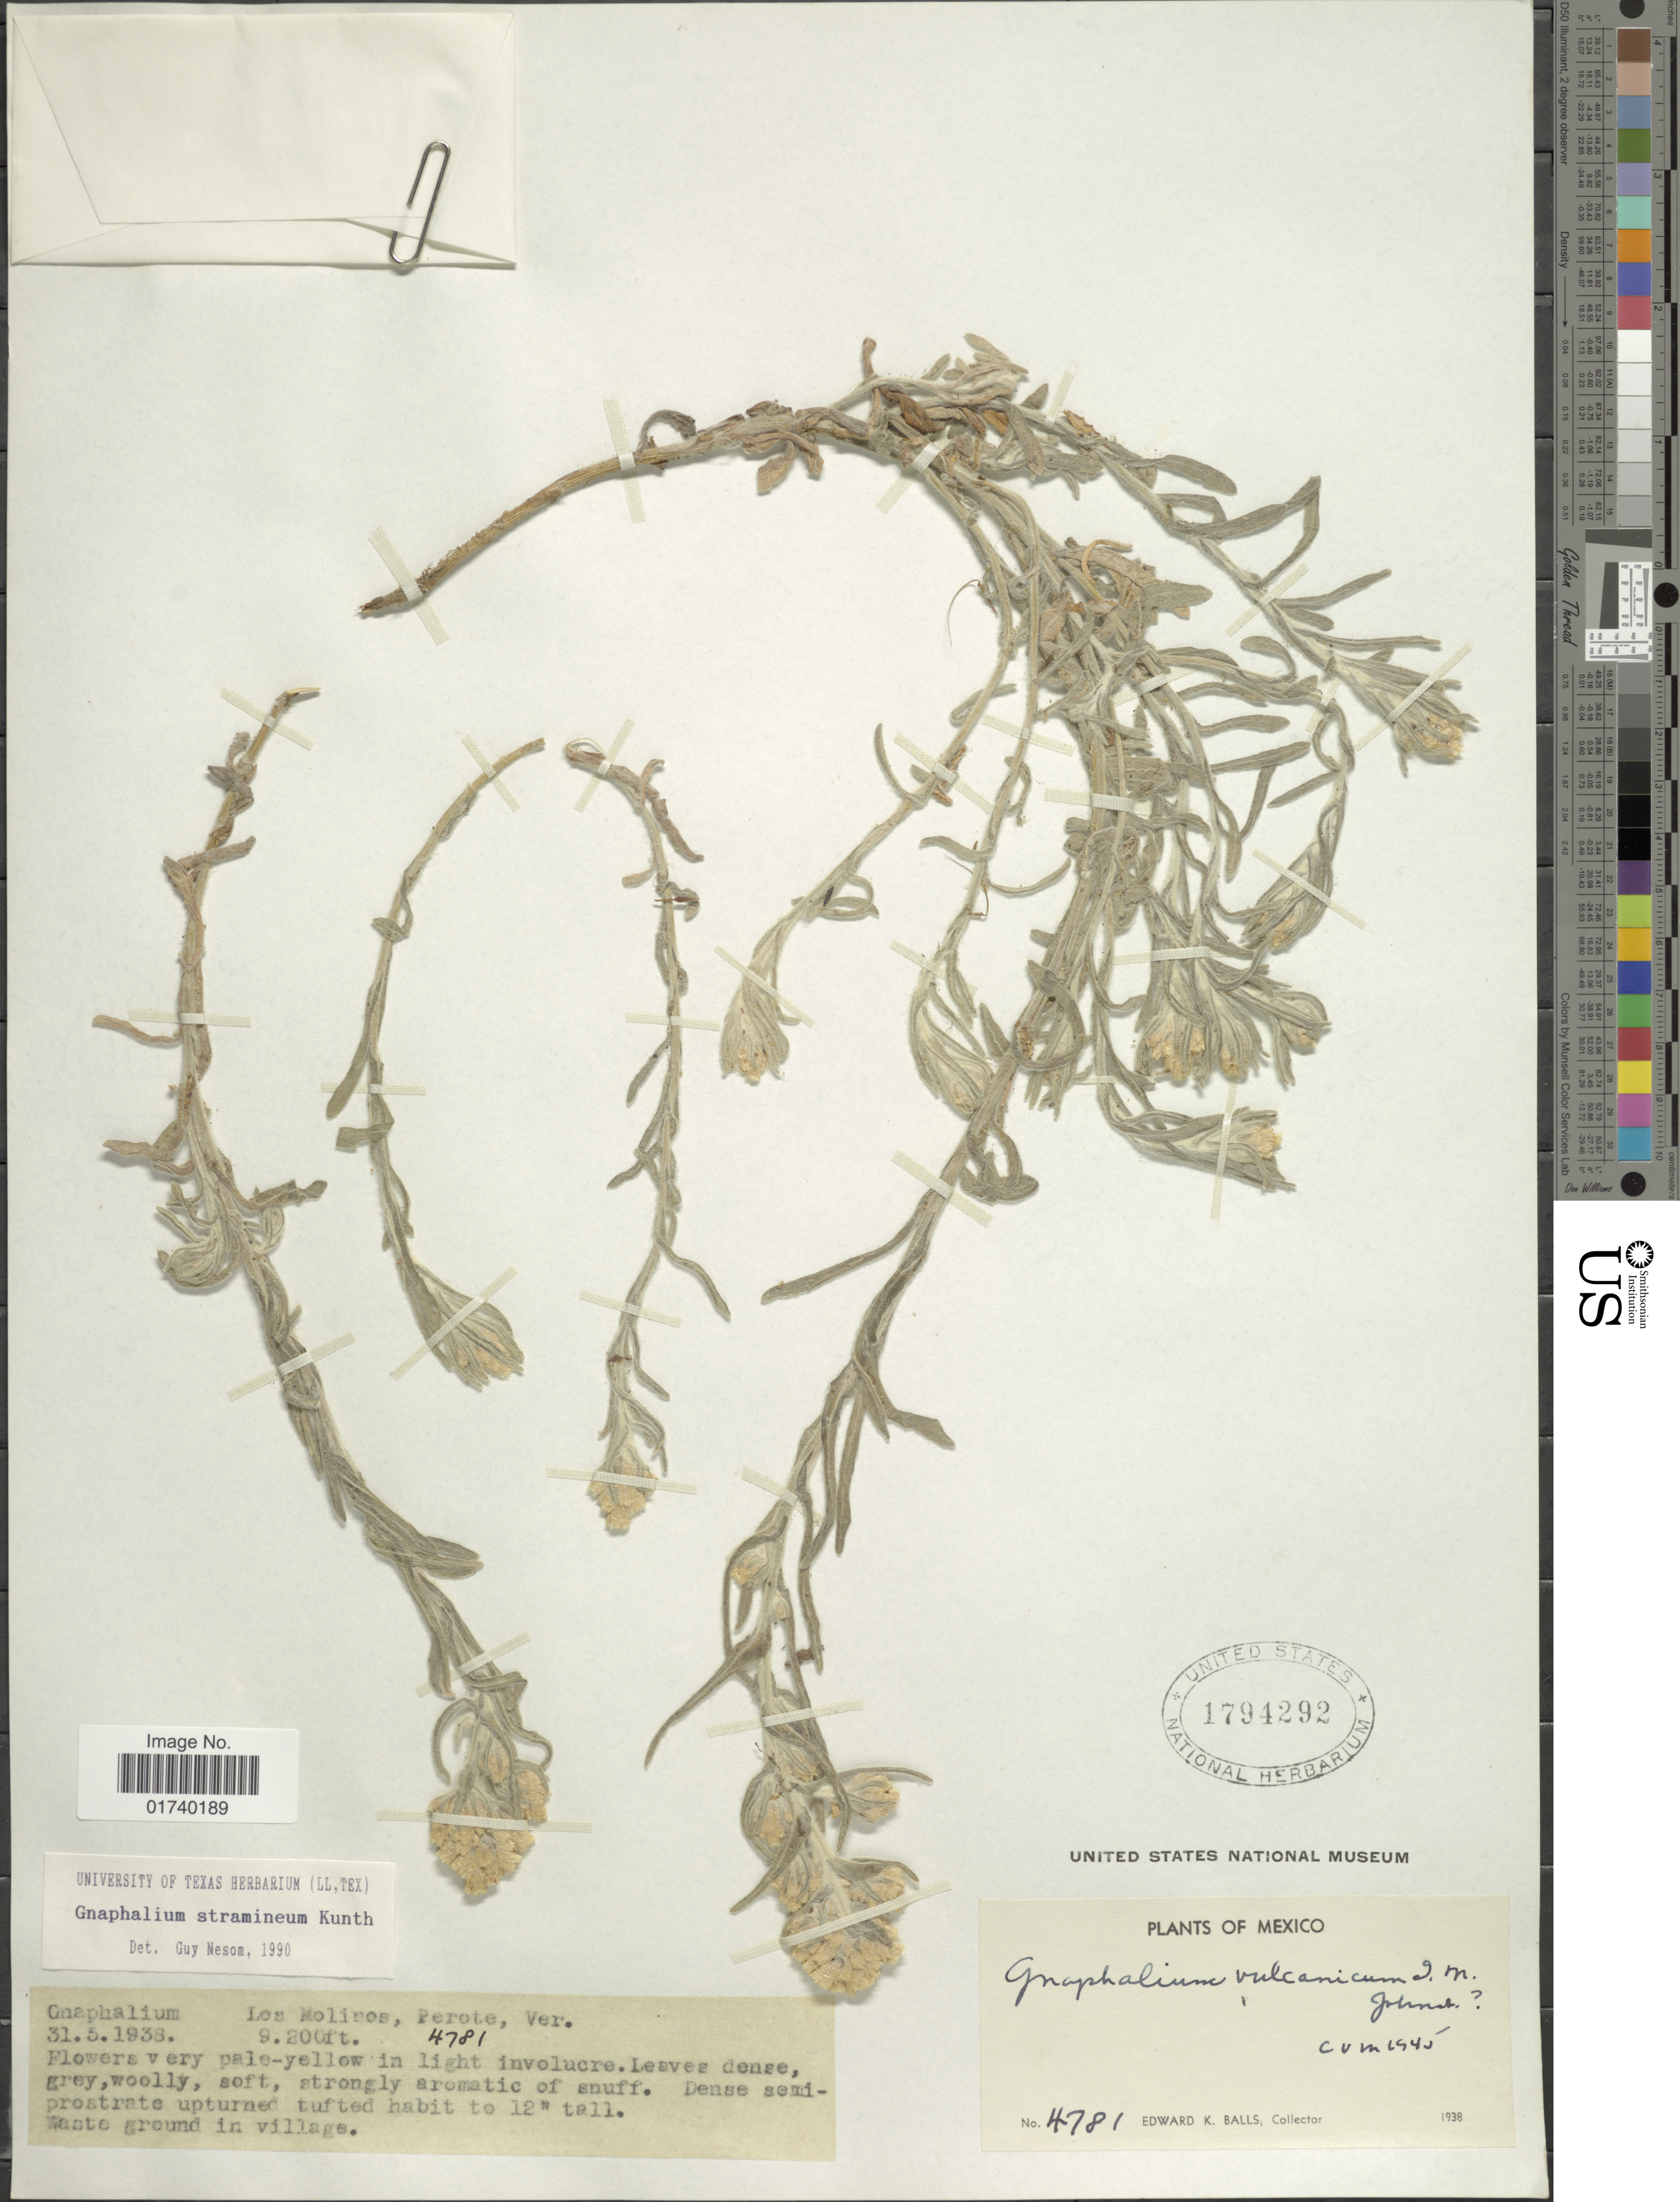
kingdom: Plantae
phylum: Tracheophyta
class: Magnoliopsida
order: Asterales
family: Asteraceae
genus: Pseudognaphalium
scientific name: Pseudognaphalium stramineum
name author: (Kunth) Anderb.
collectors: E. K. Balls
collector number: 4781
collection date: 1938-05-31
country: Mexico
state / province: Veracruz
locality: Los Molinos, Perote, Ver.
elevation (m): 2804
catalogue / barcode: US 1794292